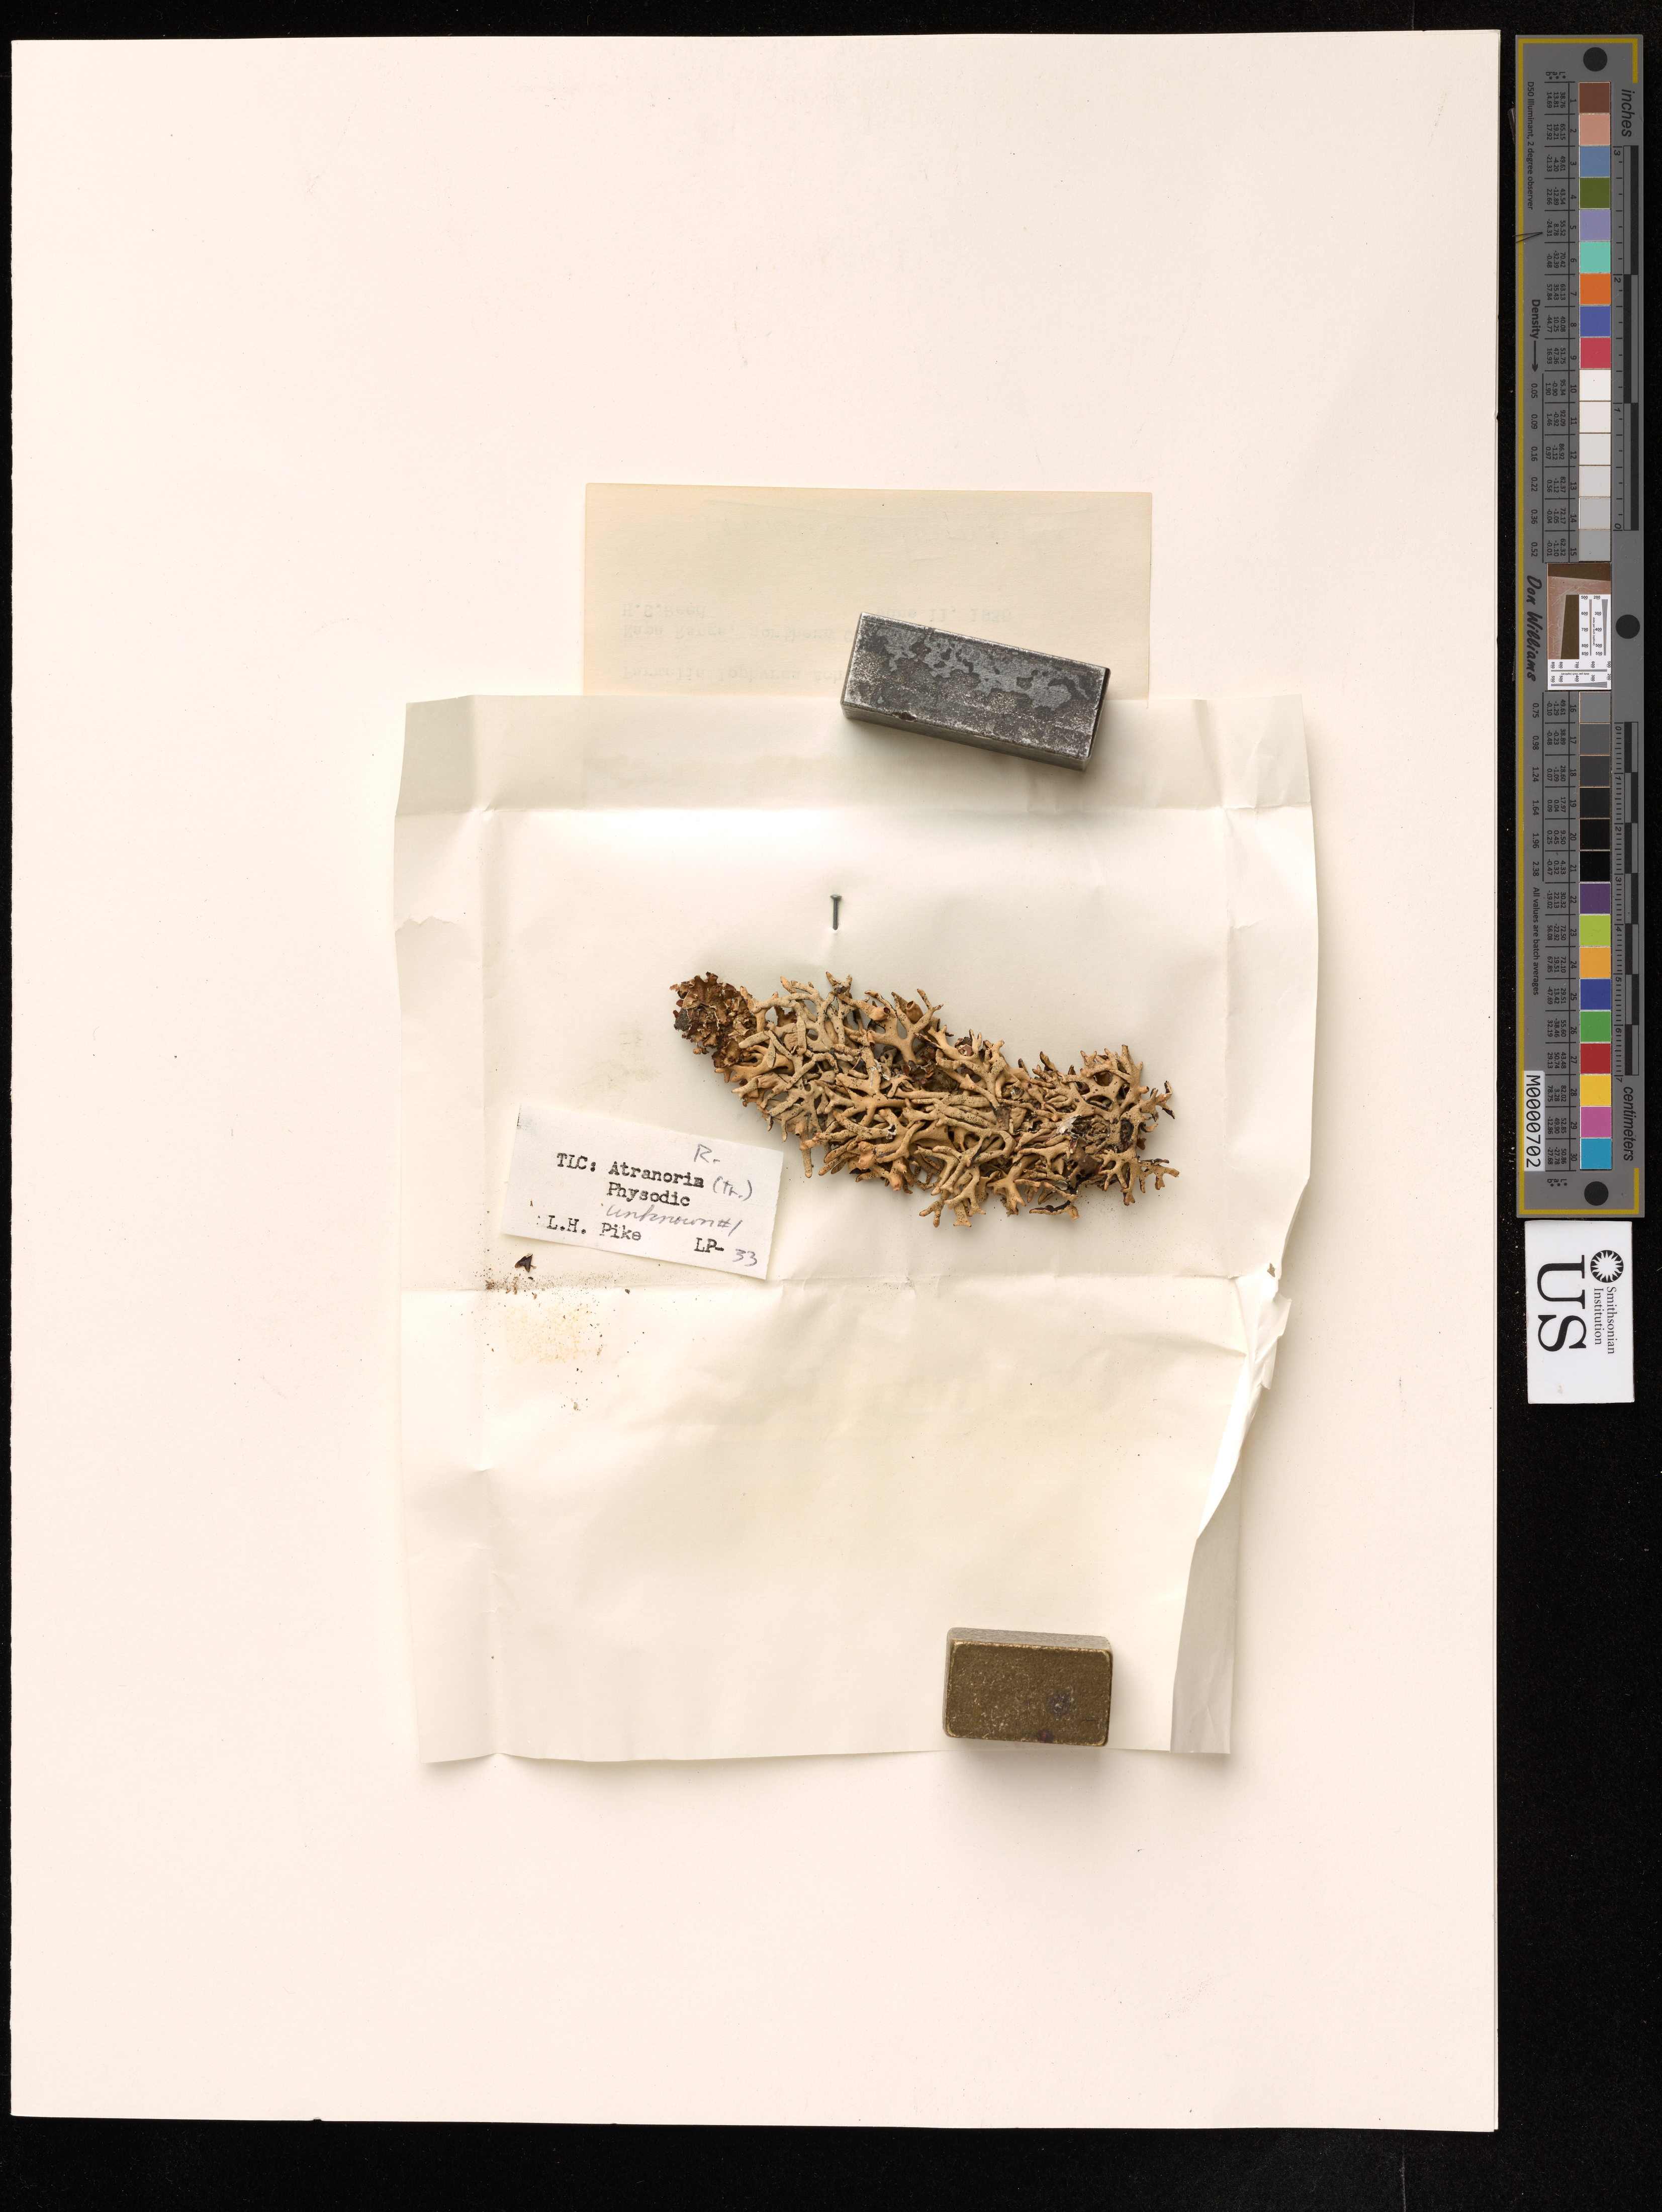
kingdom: Fungi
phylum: Ascomycota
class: Lecanoromycetes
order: Lecanorales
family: Parmeliaceae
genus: Hypogymnia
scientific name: Hypogymnia inactiva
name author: (Krog) Ohlsson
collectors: H. Reed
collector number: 164798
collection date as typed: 11 Jun 1938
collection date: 1938-06-11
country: United States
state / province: California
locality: Napa range